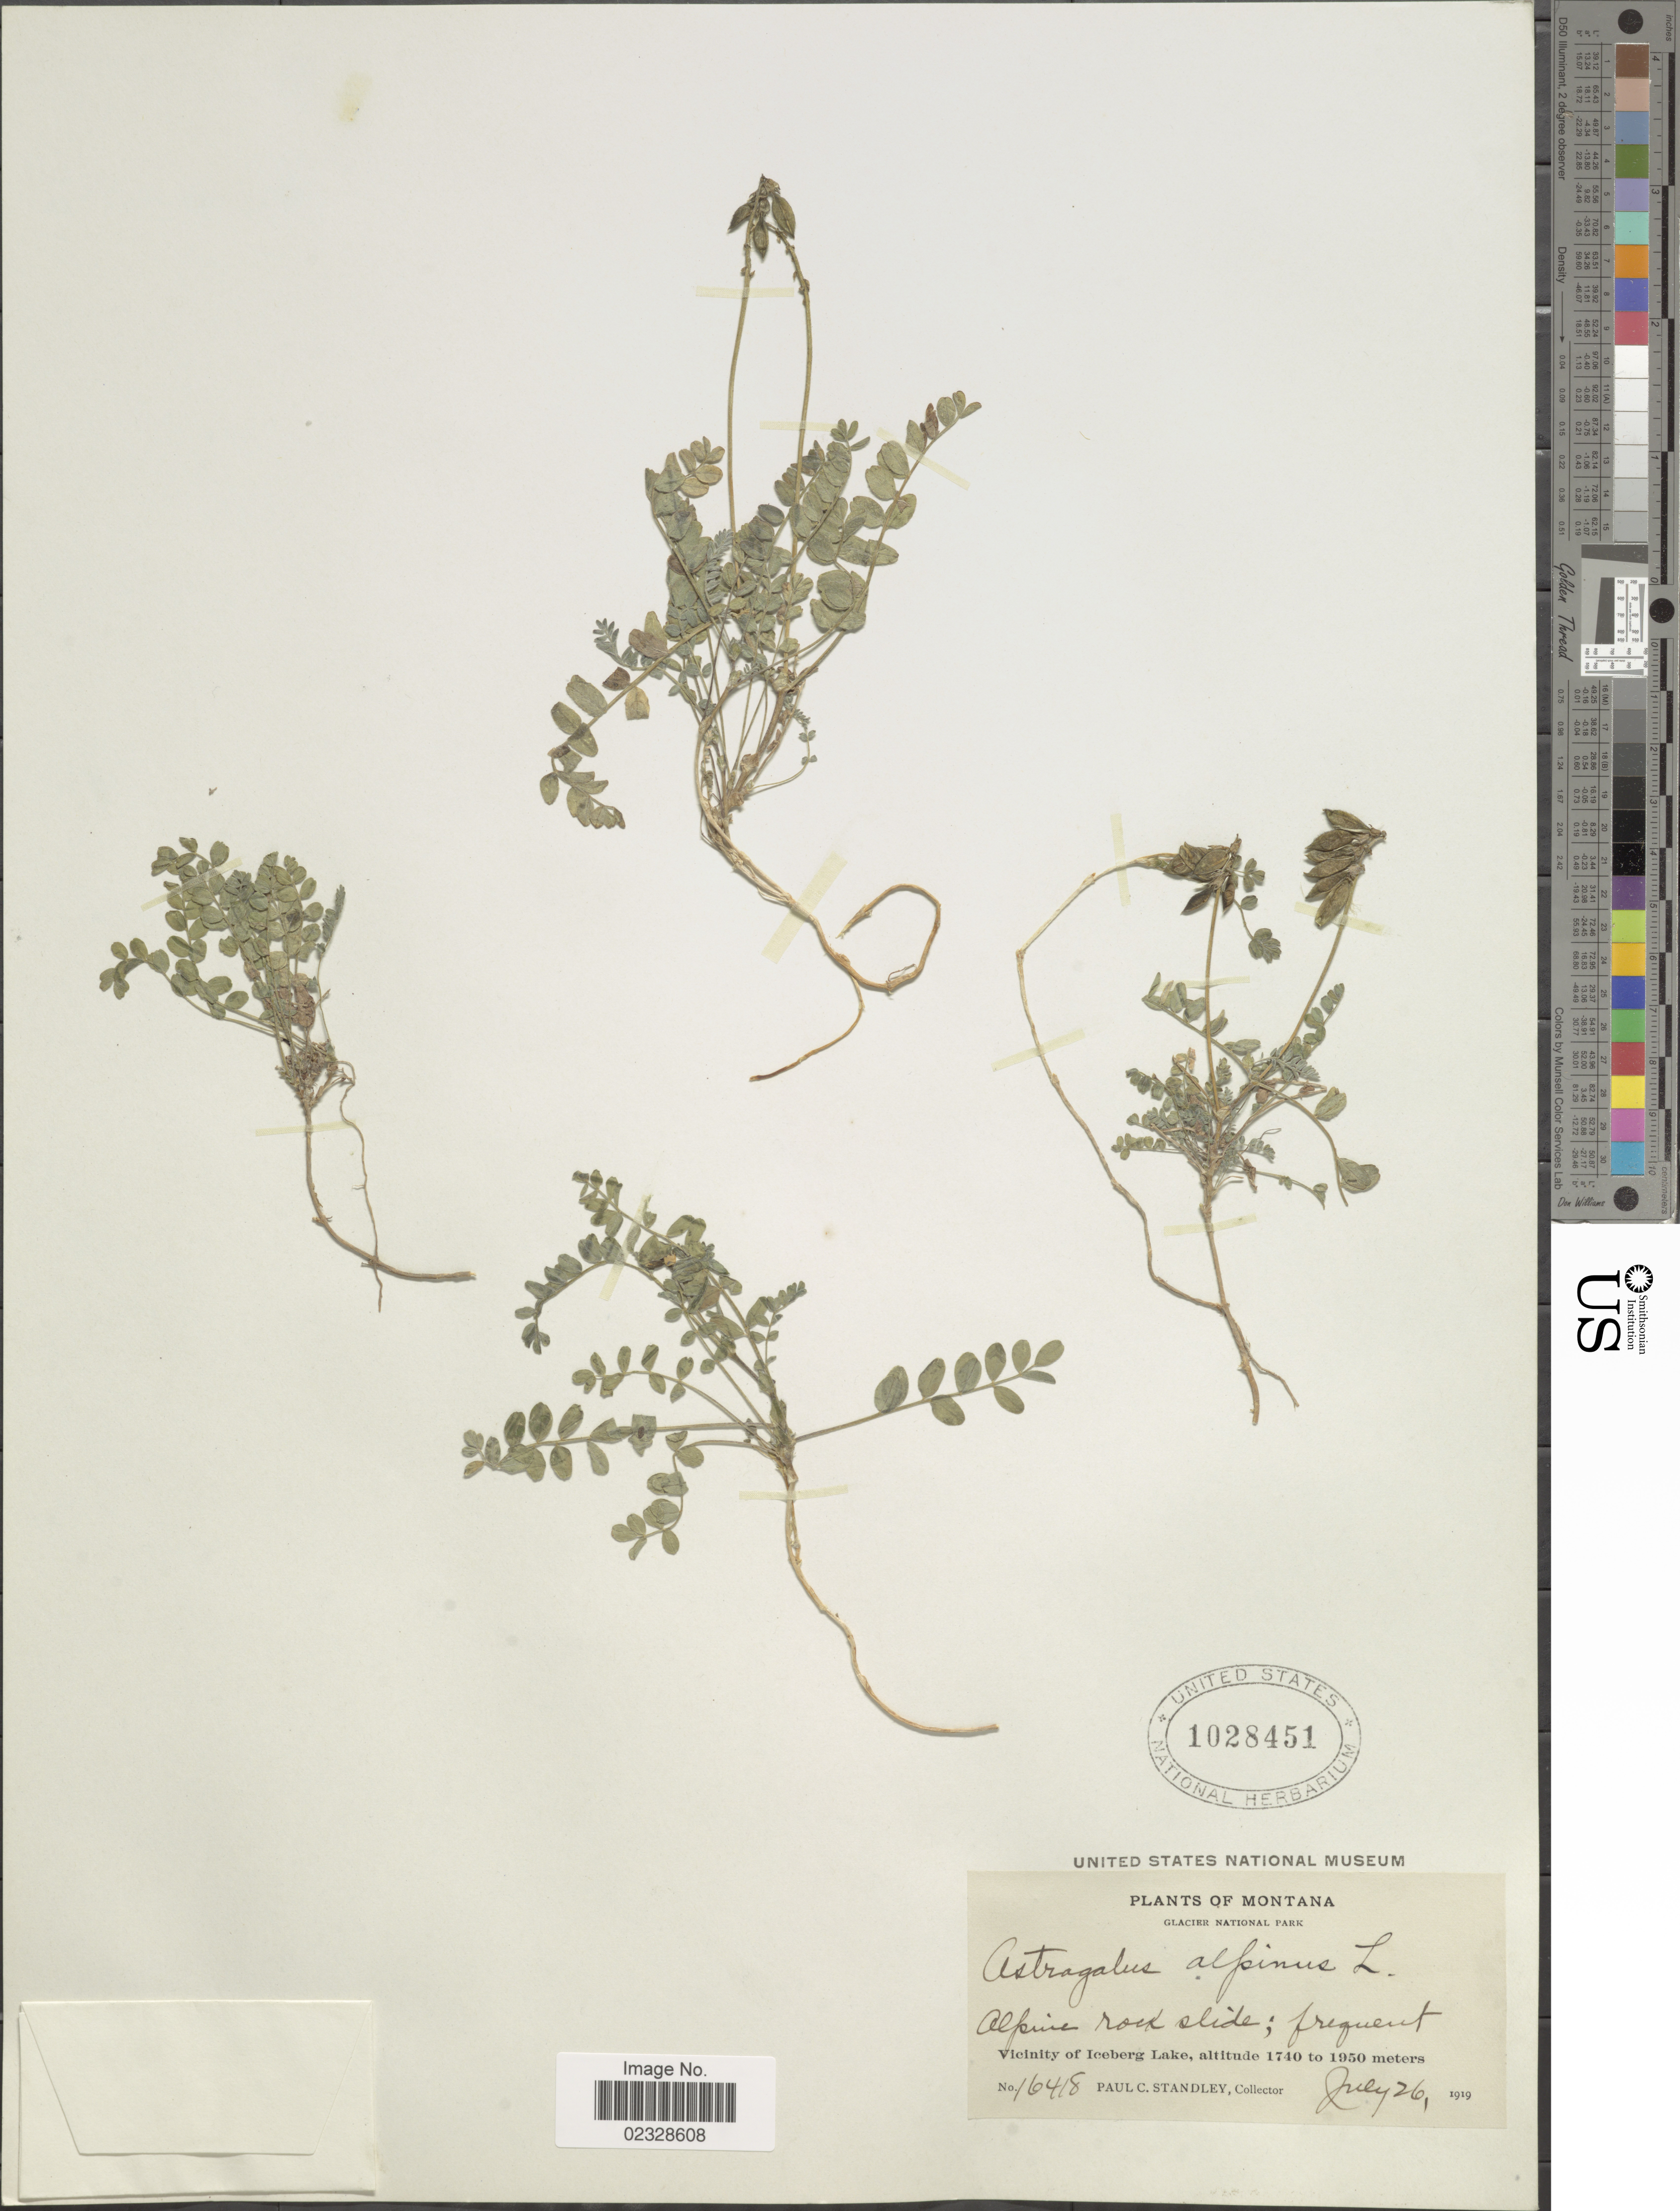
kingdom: Plantae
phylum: Tracheophyta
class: Magnoliopsida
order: Fabales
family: Fabaceae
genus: Astragalus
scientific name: Astragalus alpinus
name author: L.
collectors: P. C. Standley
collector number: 16418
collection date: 1919-07-26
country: United States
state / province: Montana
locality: Glacier National Park. Vicinity of Iceberg Lake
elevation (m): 1740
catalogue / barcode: US 1028451